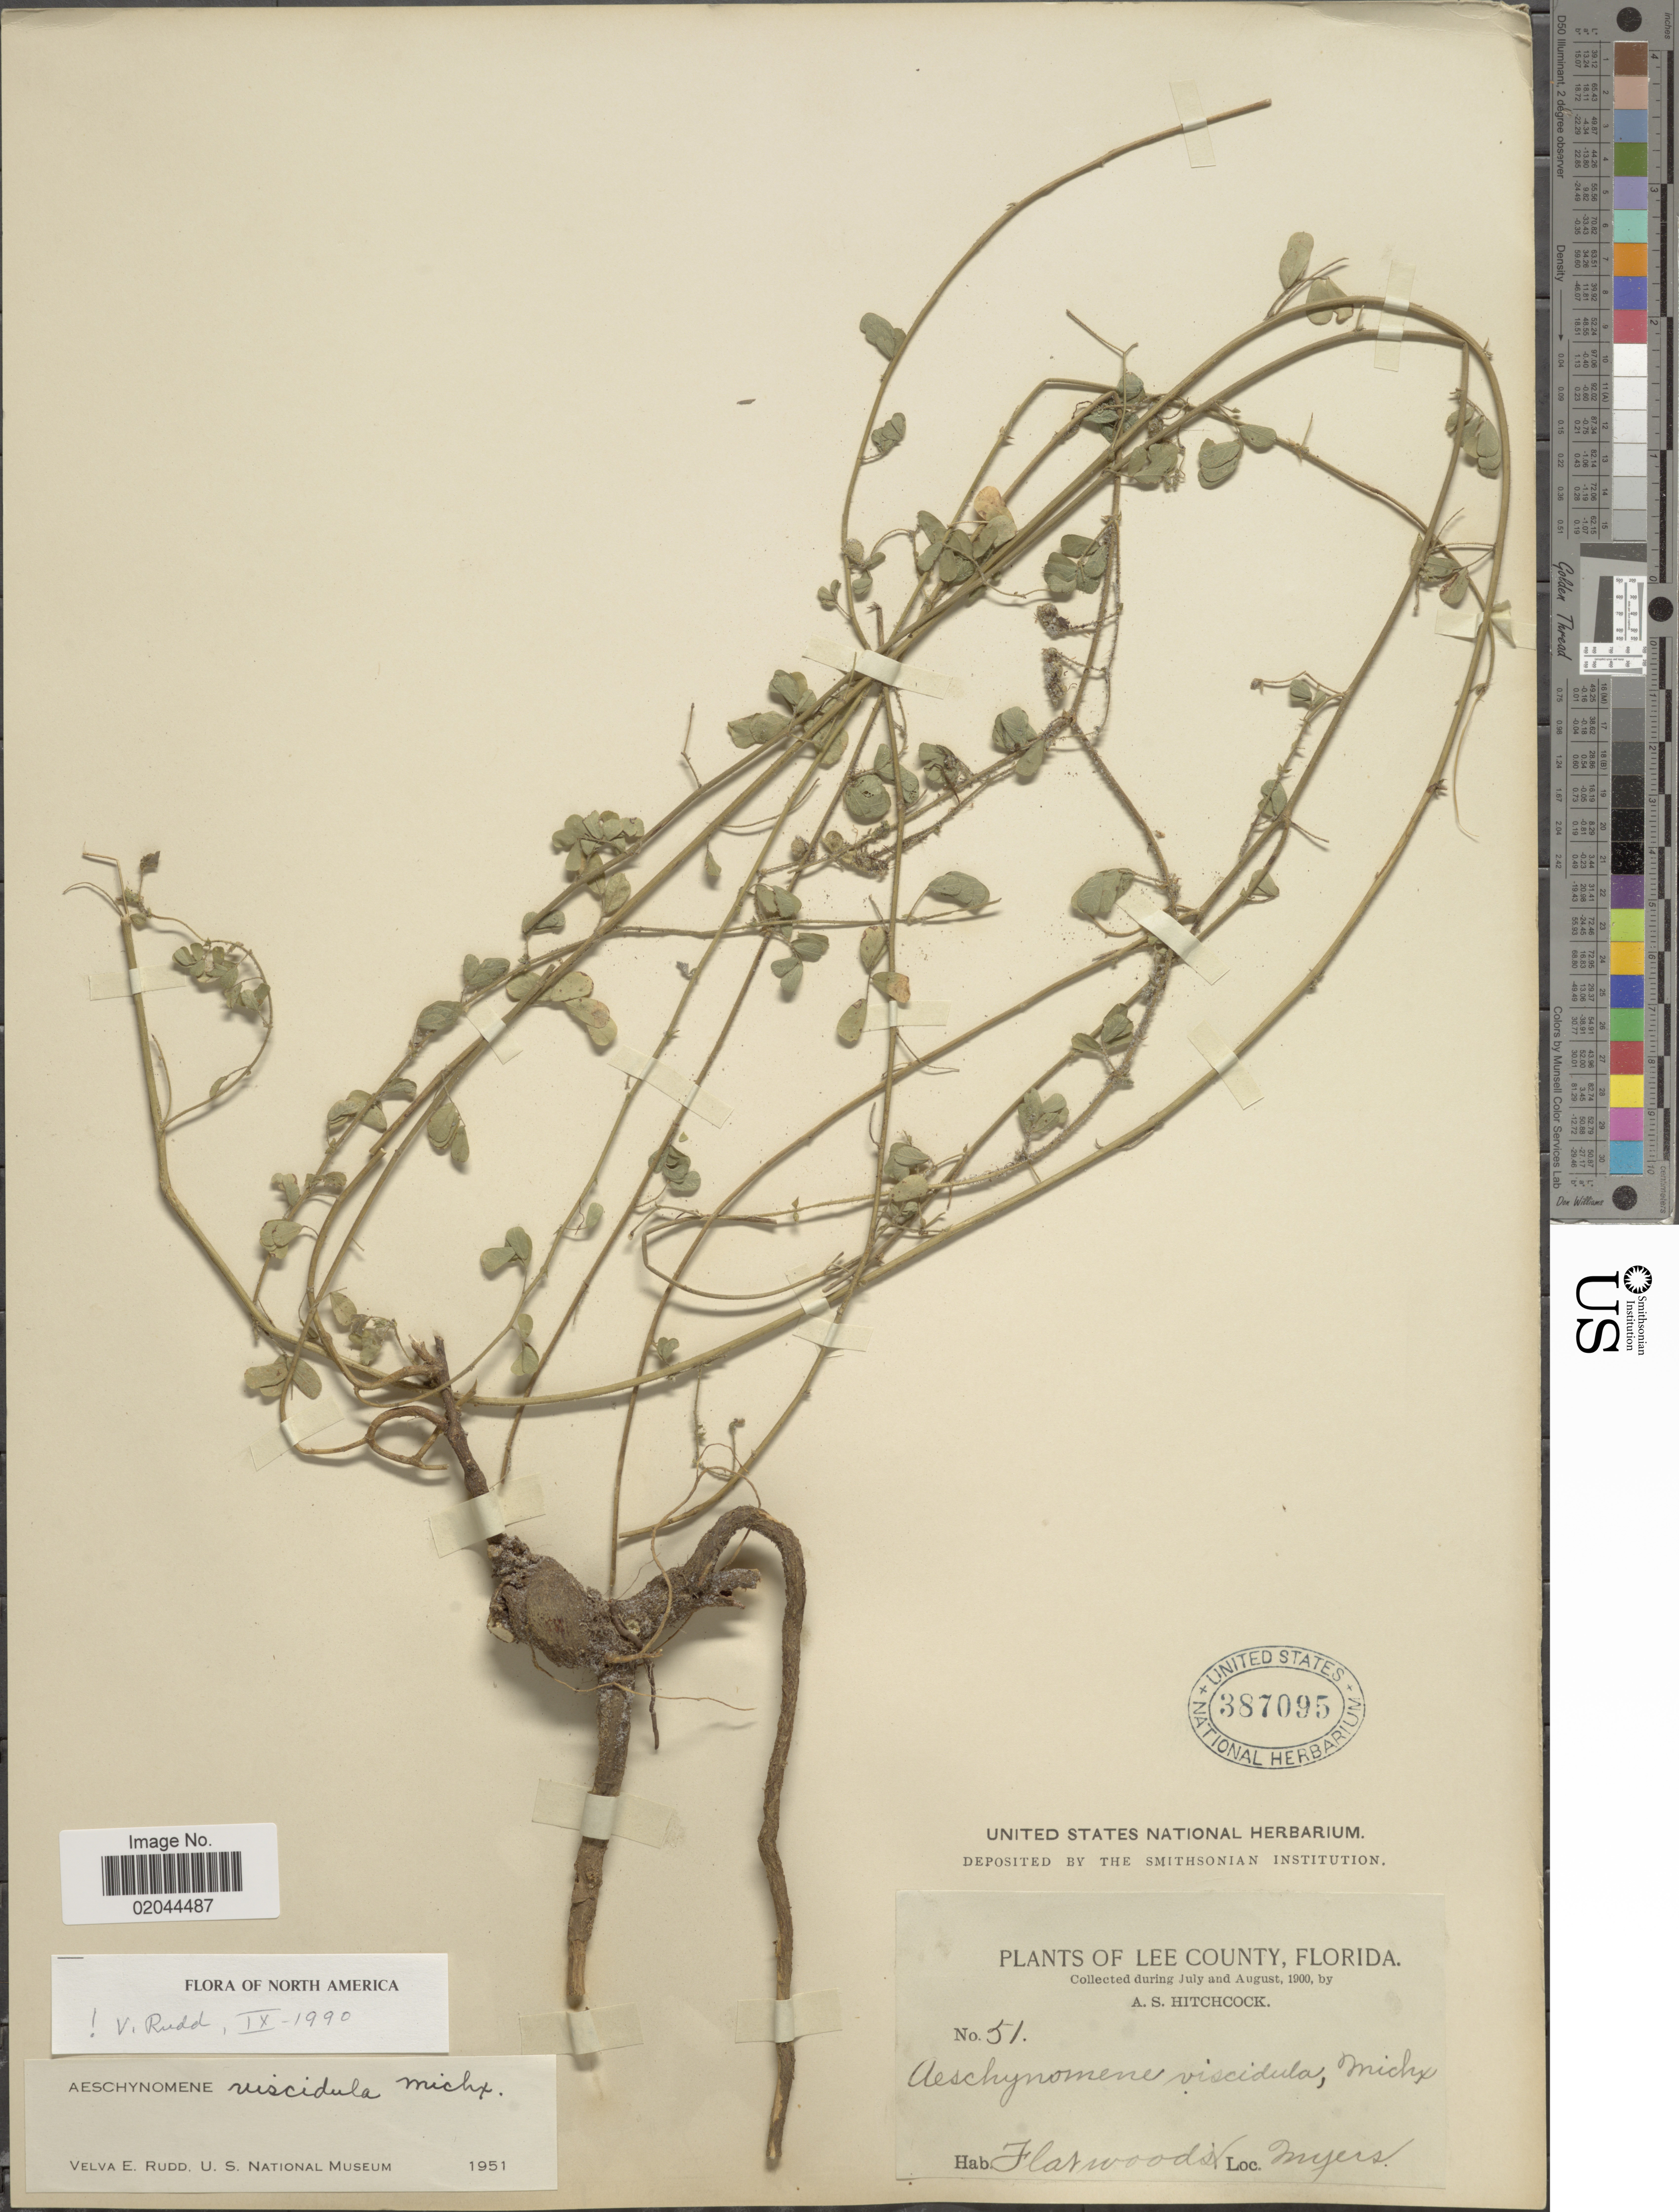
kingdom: Plantae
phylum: Tracheophyta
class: Magnoliopsida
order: Fabales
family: Fabaceae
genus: Aeschynomene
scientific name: Aeschynomene viscidula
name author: Michx.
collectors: Myers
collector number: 51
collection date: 1900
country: United States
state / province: Florida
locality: Lee County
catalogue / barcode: US 387095